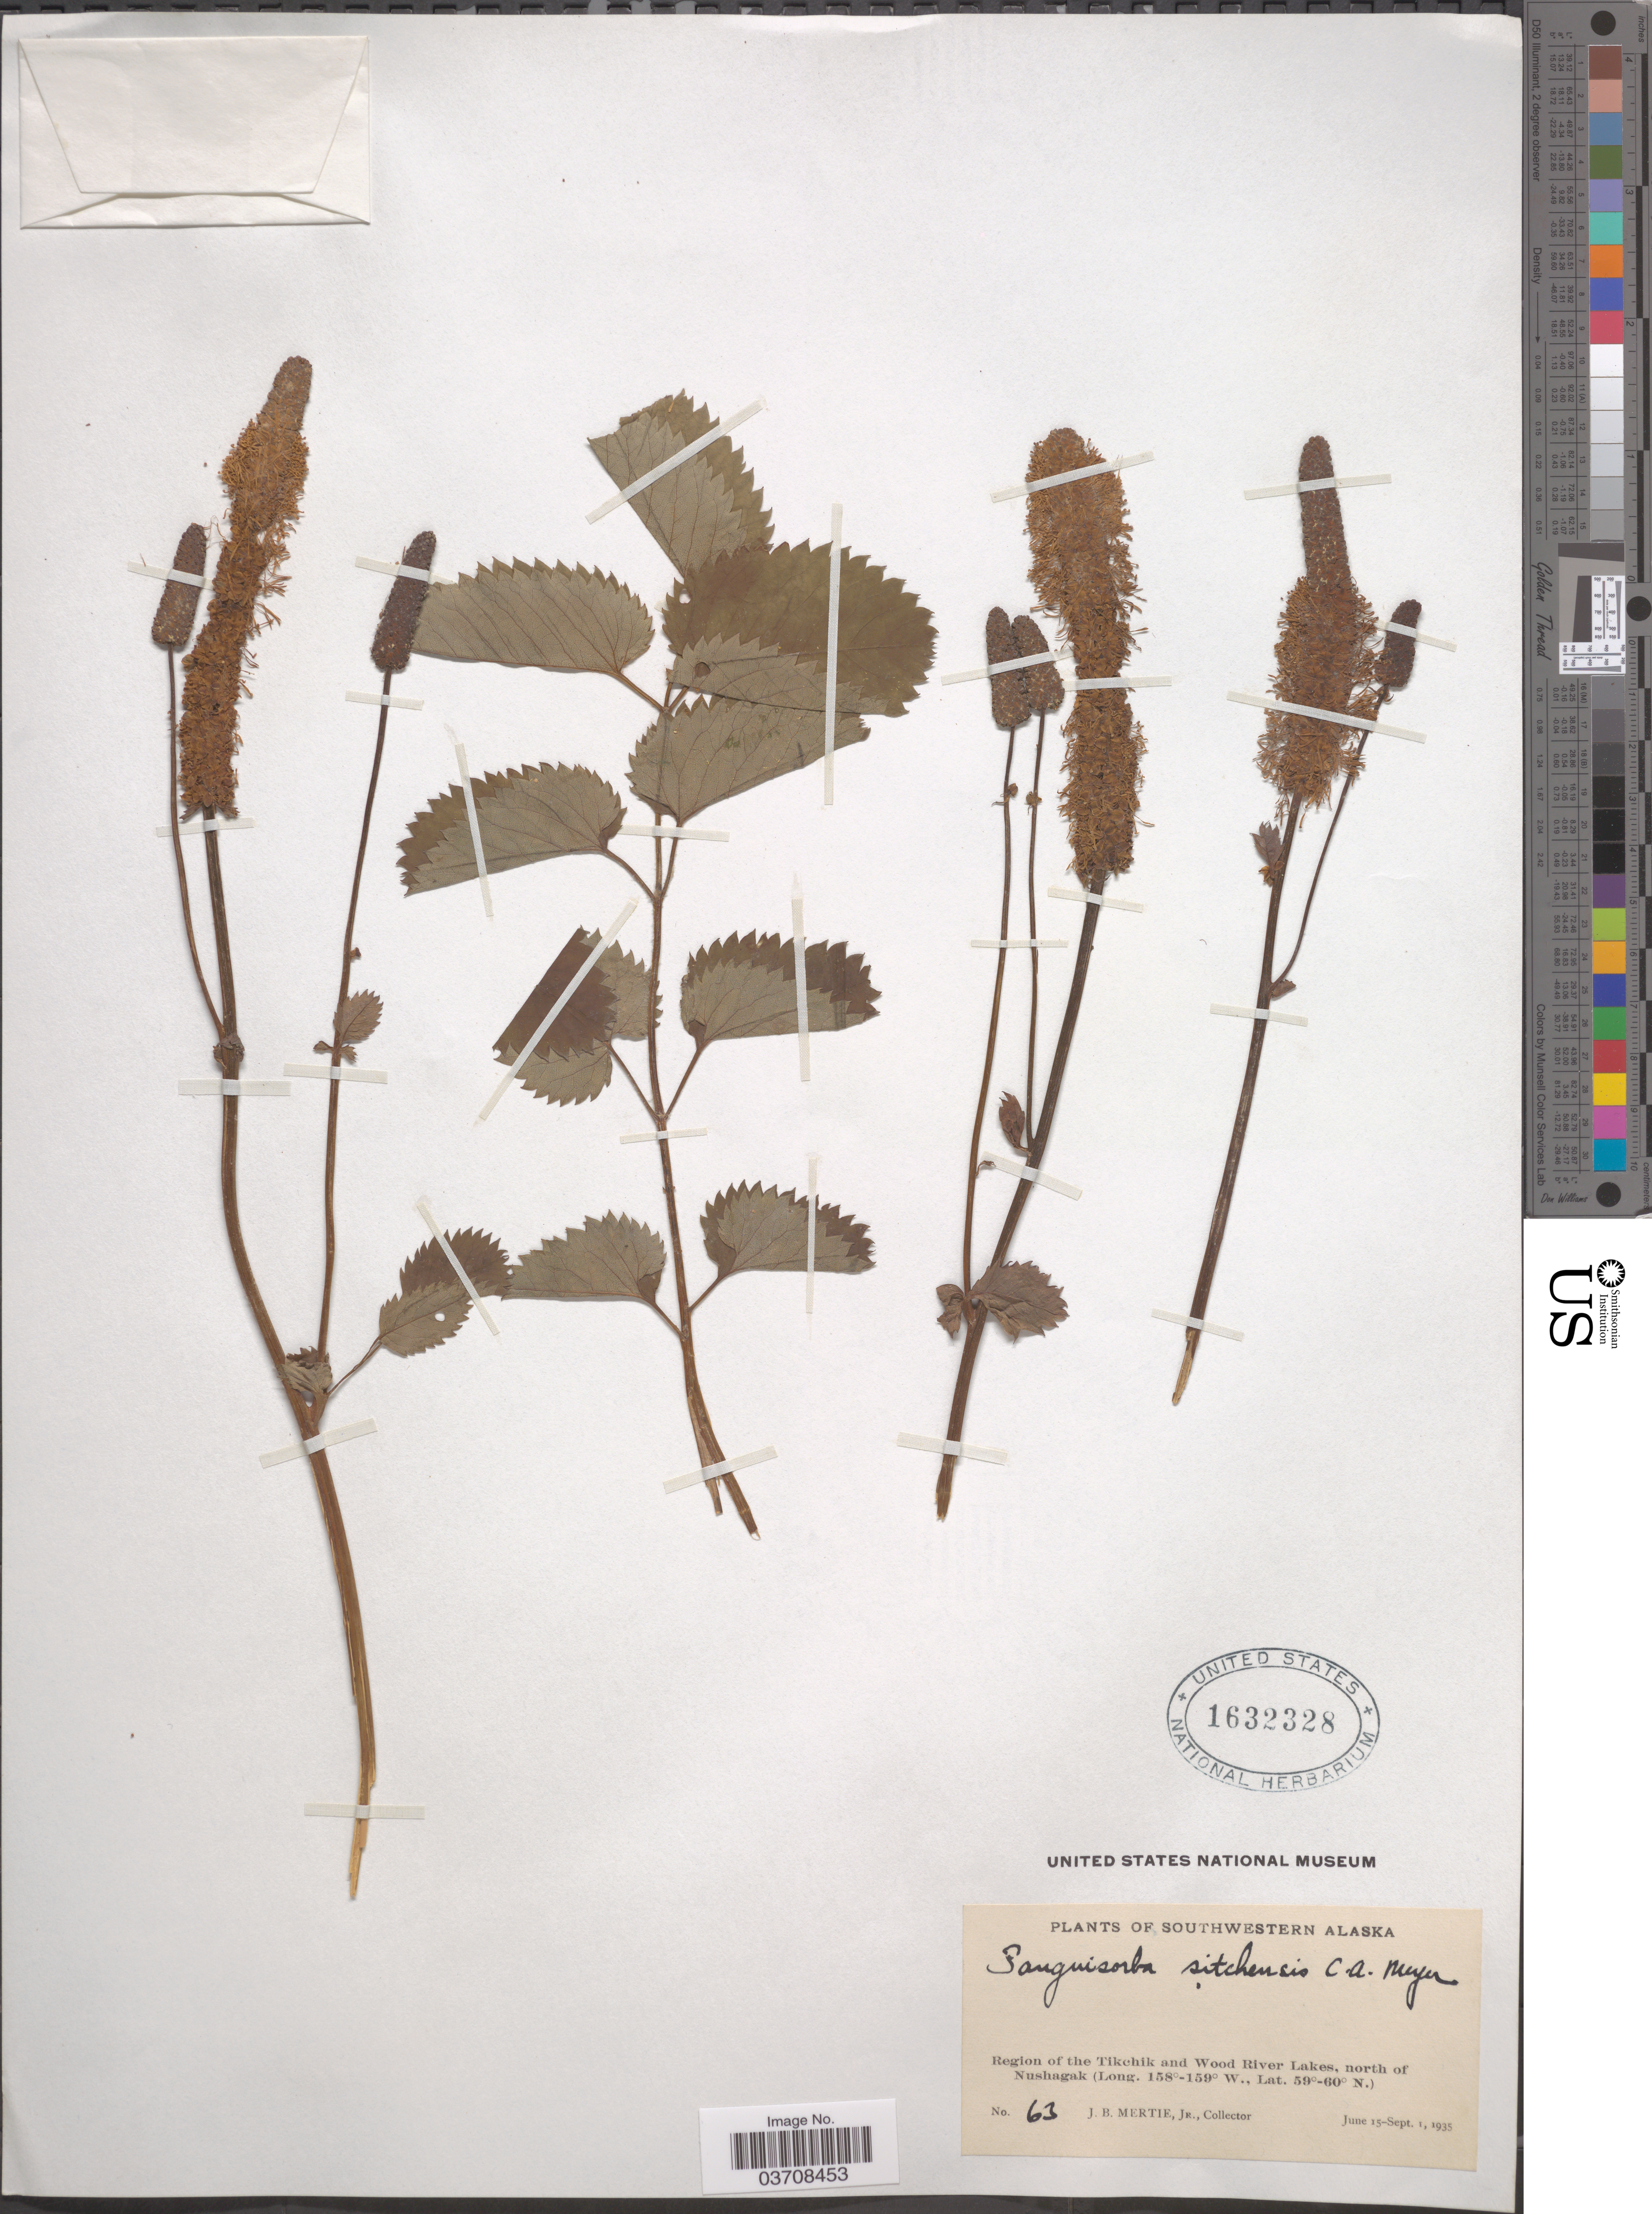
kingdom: Plantae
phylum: Tracheophyta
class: Magnoliopsida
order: Rosales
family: Rosaceae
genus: Sanguisorba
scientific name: Sanguisorba stipulata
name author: Raf.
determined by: Strong, Mark T., (BOT), Smithsonian Institution - National Museum of Natural History (UNITED STATES)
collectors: J. Mertie Jr.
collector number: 63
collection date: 1935-06-15/1935-09-01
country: United States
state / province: Alaska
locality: Southwestern Alaska. Region of the Tikchik and Wood River Lakes, north of Nushagak.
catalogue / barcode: US 1632328